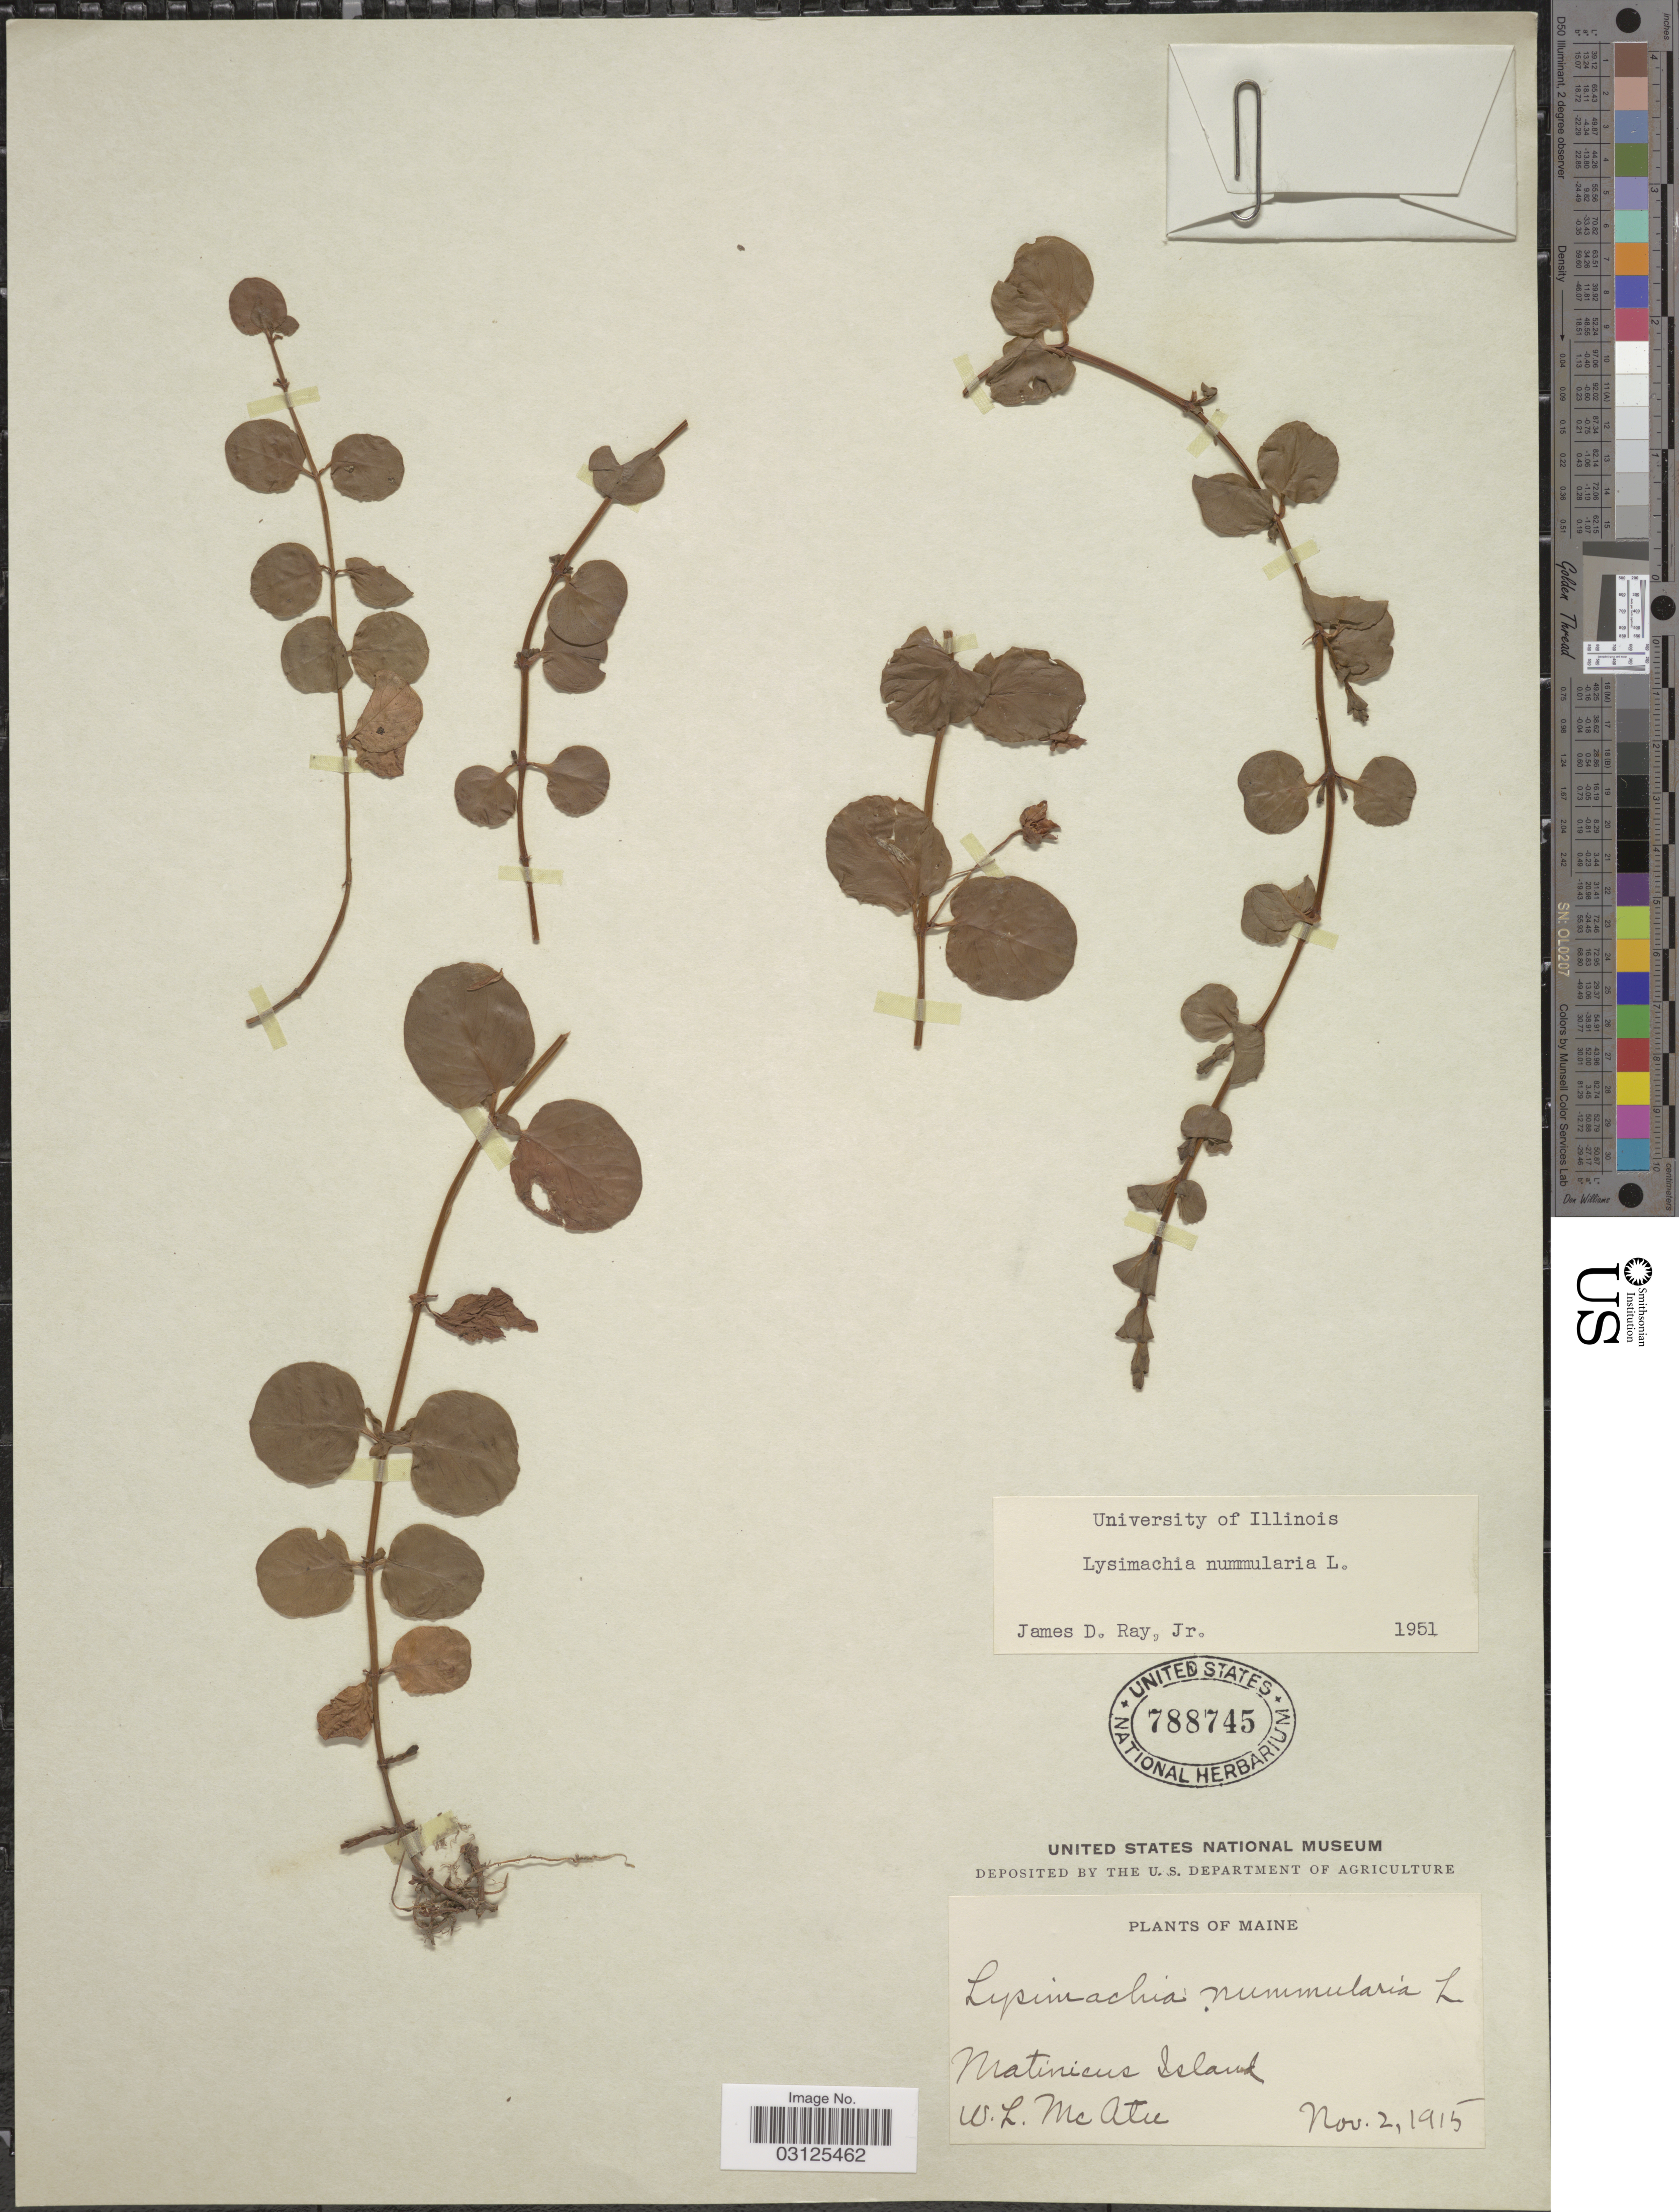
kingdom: Plantae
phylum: Tracheophyta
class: Magnoliopsida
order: Ericales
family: Primulaceae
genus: Lysimachia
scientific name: Lysimachia nummularia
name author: L.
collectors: W. McAtee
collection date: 1915-11-02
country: United States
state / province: Maine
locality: Matinicus Island.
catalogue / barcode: US 788745